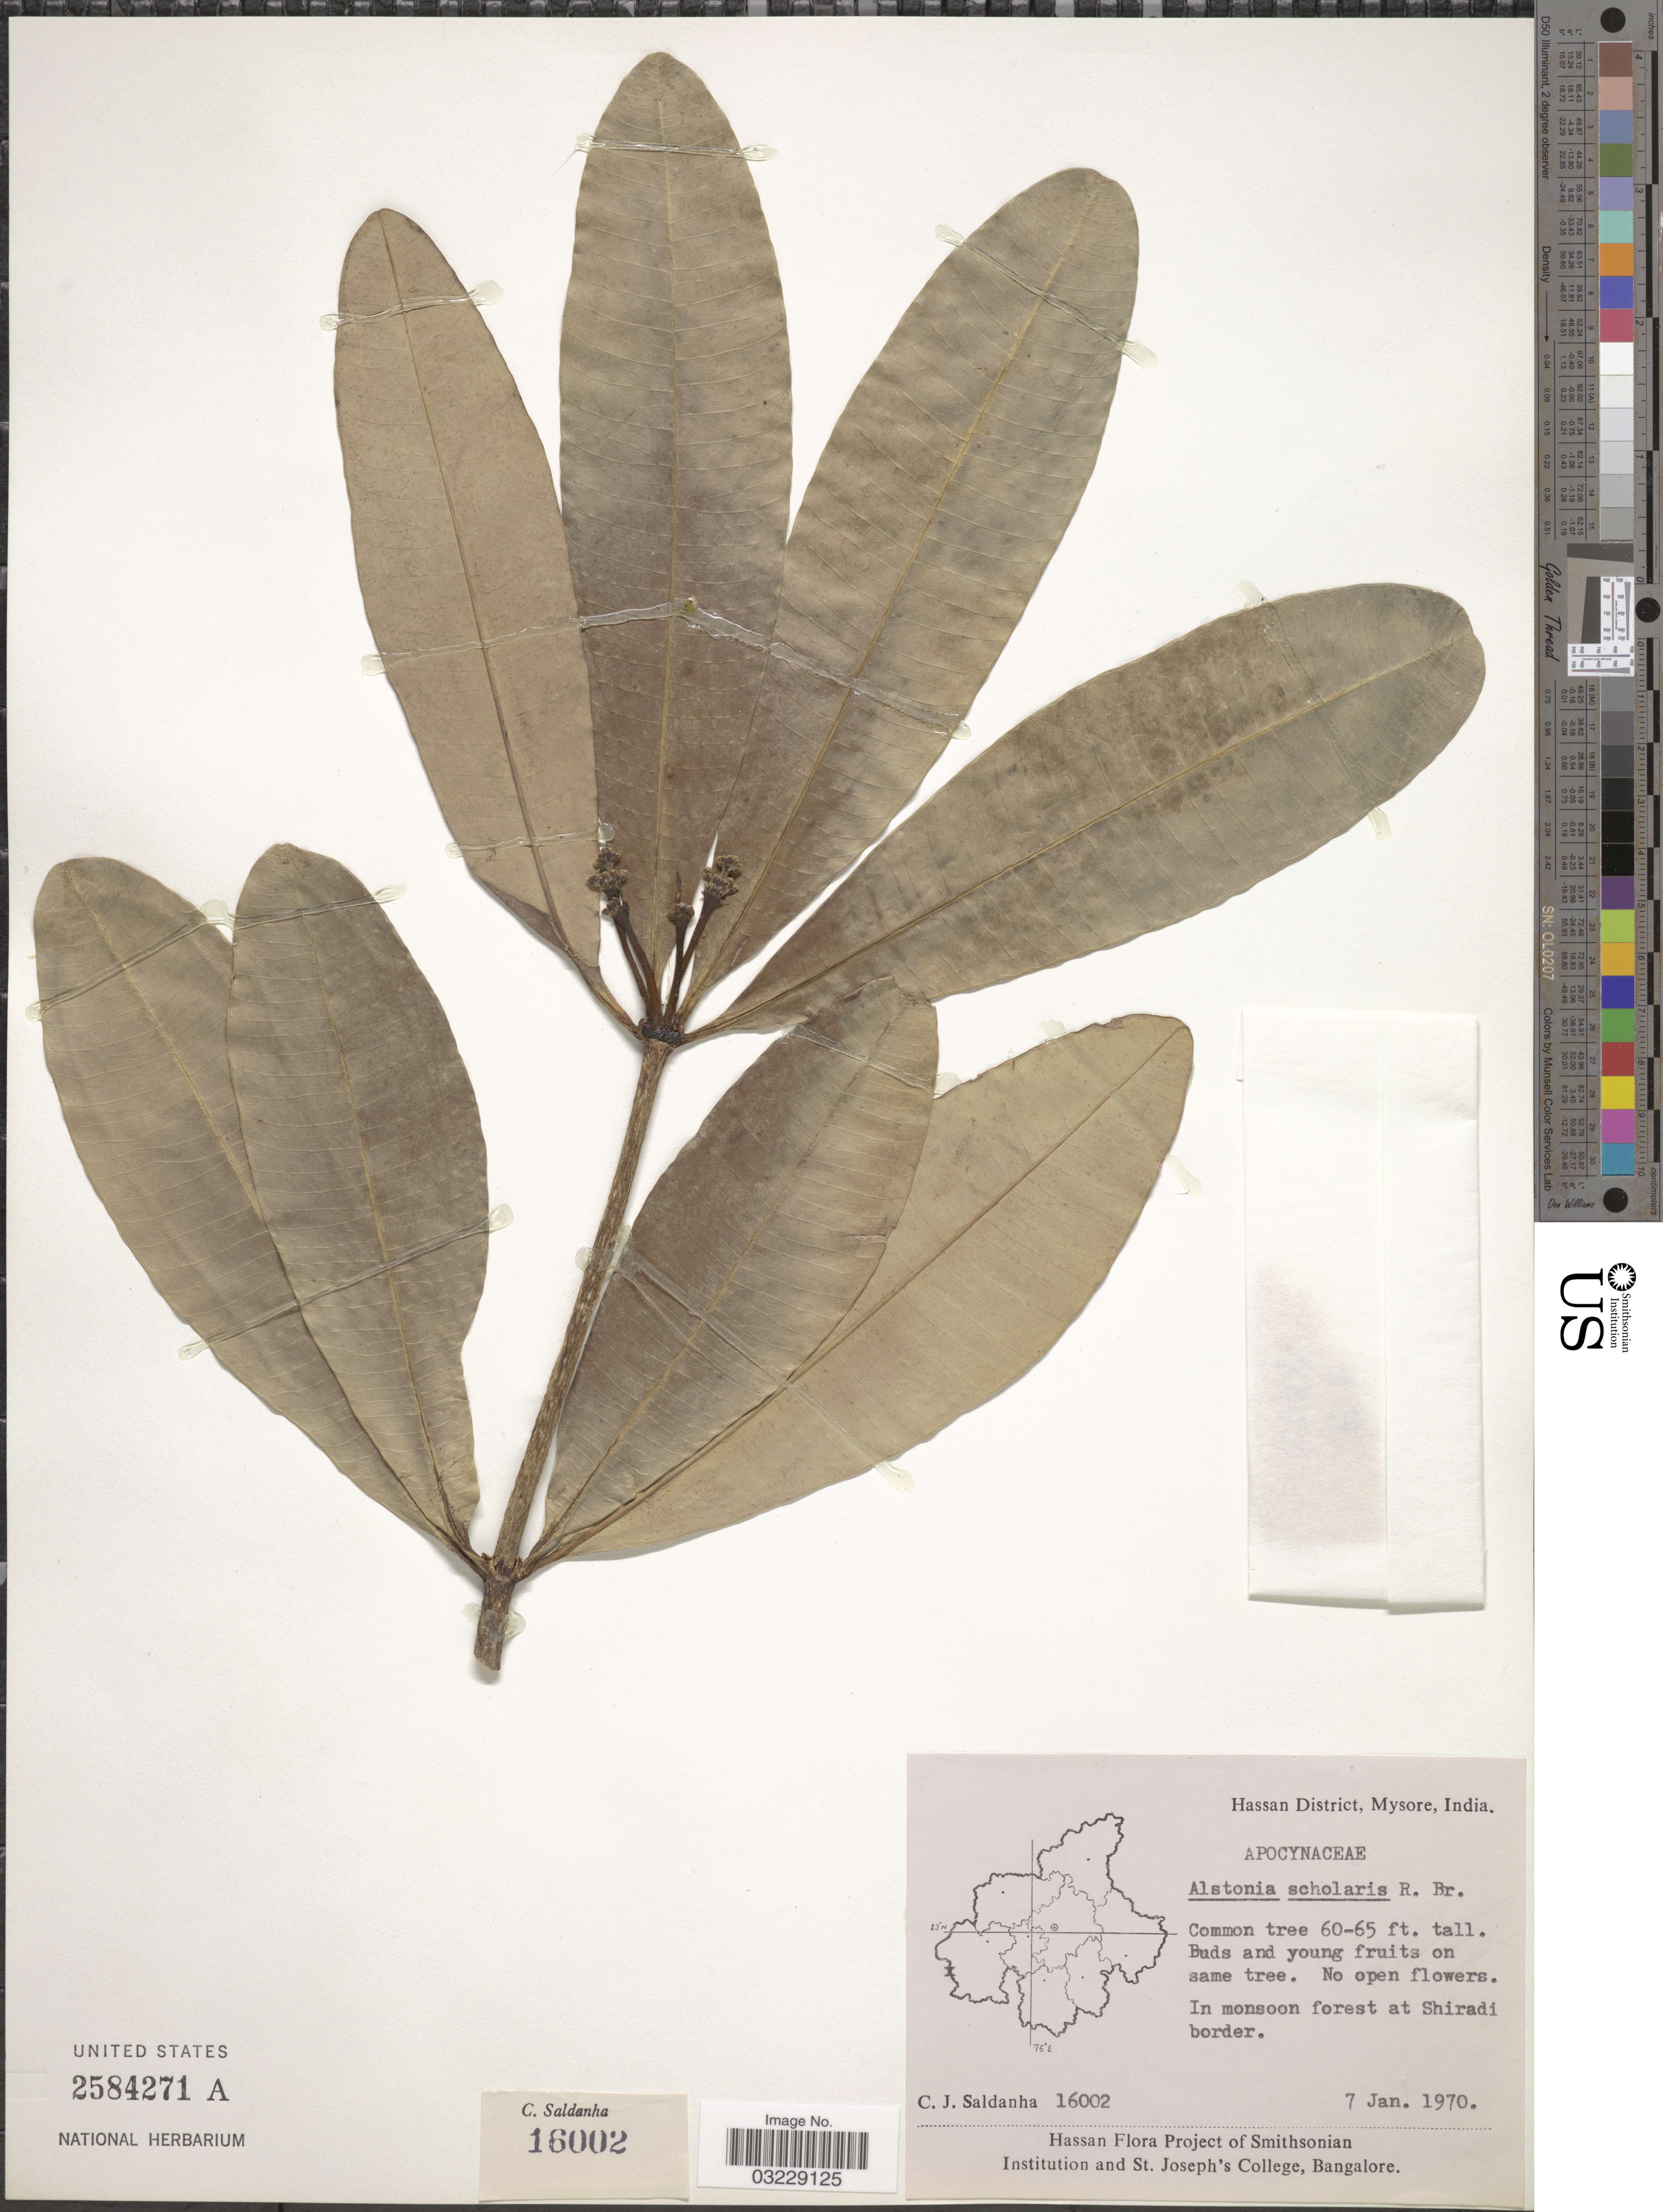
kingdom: Plantae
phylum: Tracheophyta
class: Magnoliopsida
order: Gentianales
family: Apocynaceae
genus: Alstonia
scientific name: Alstonia scholaris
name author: (L.) R. Br.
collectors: C. J. Saldanha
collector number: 16002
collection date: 1970-01-07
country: India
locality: Hassan District, Mysore. In monsoon forest at Shiradi border.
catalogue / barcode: US 2584271A